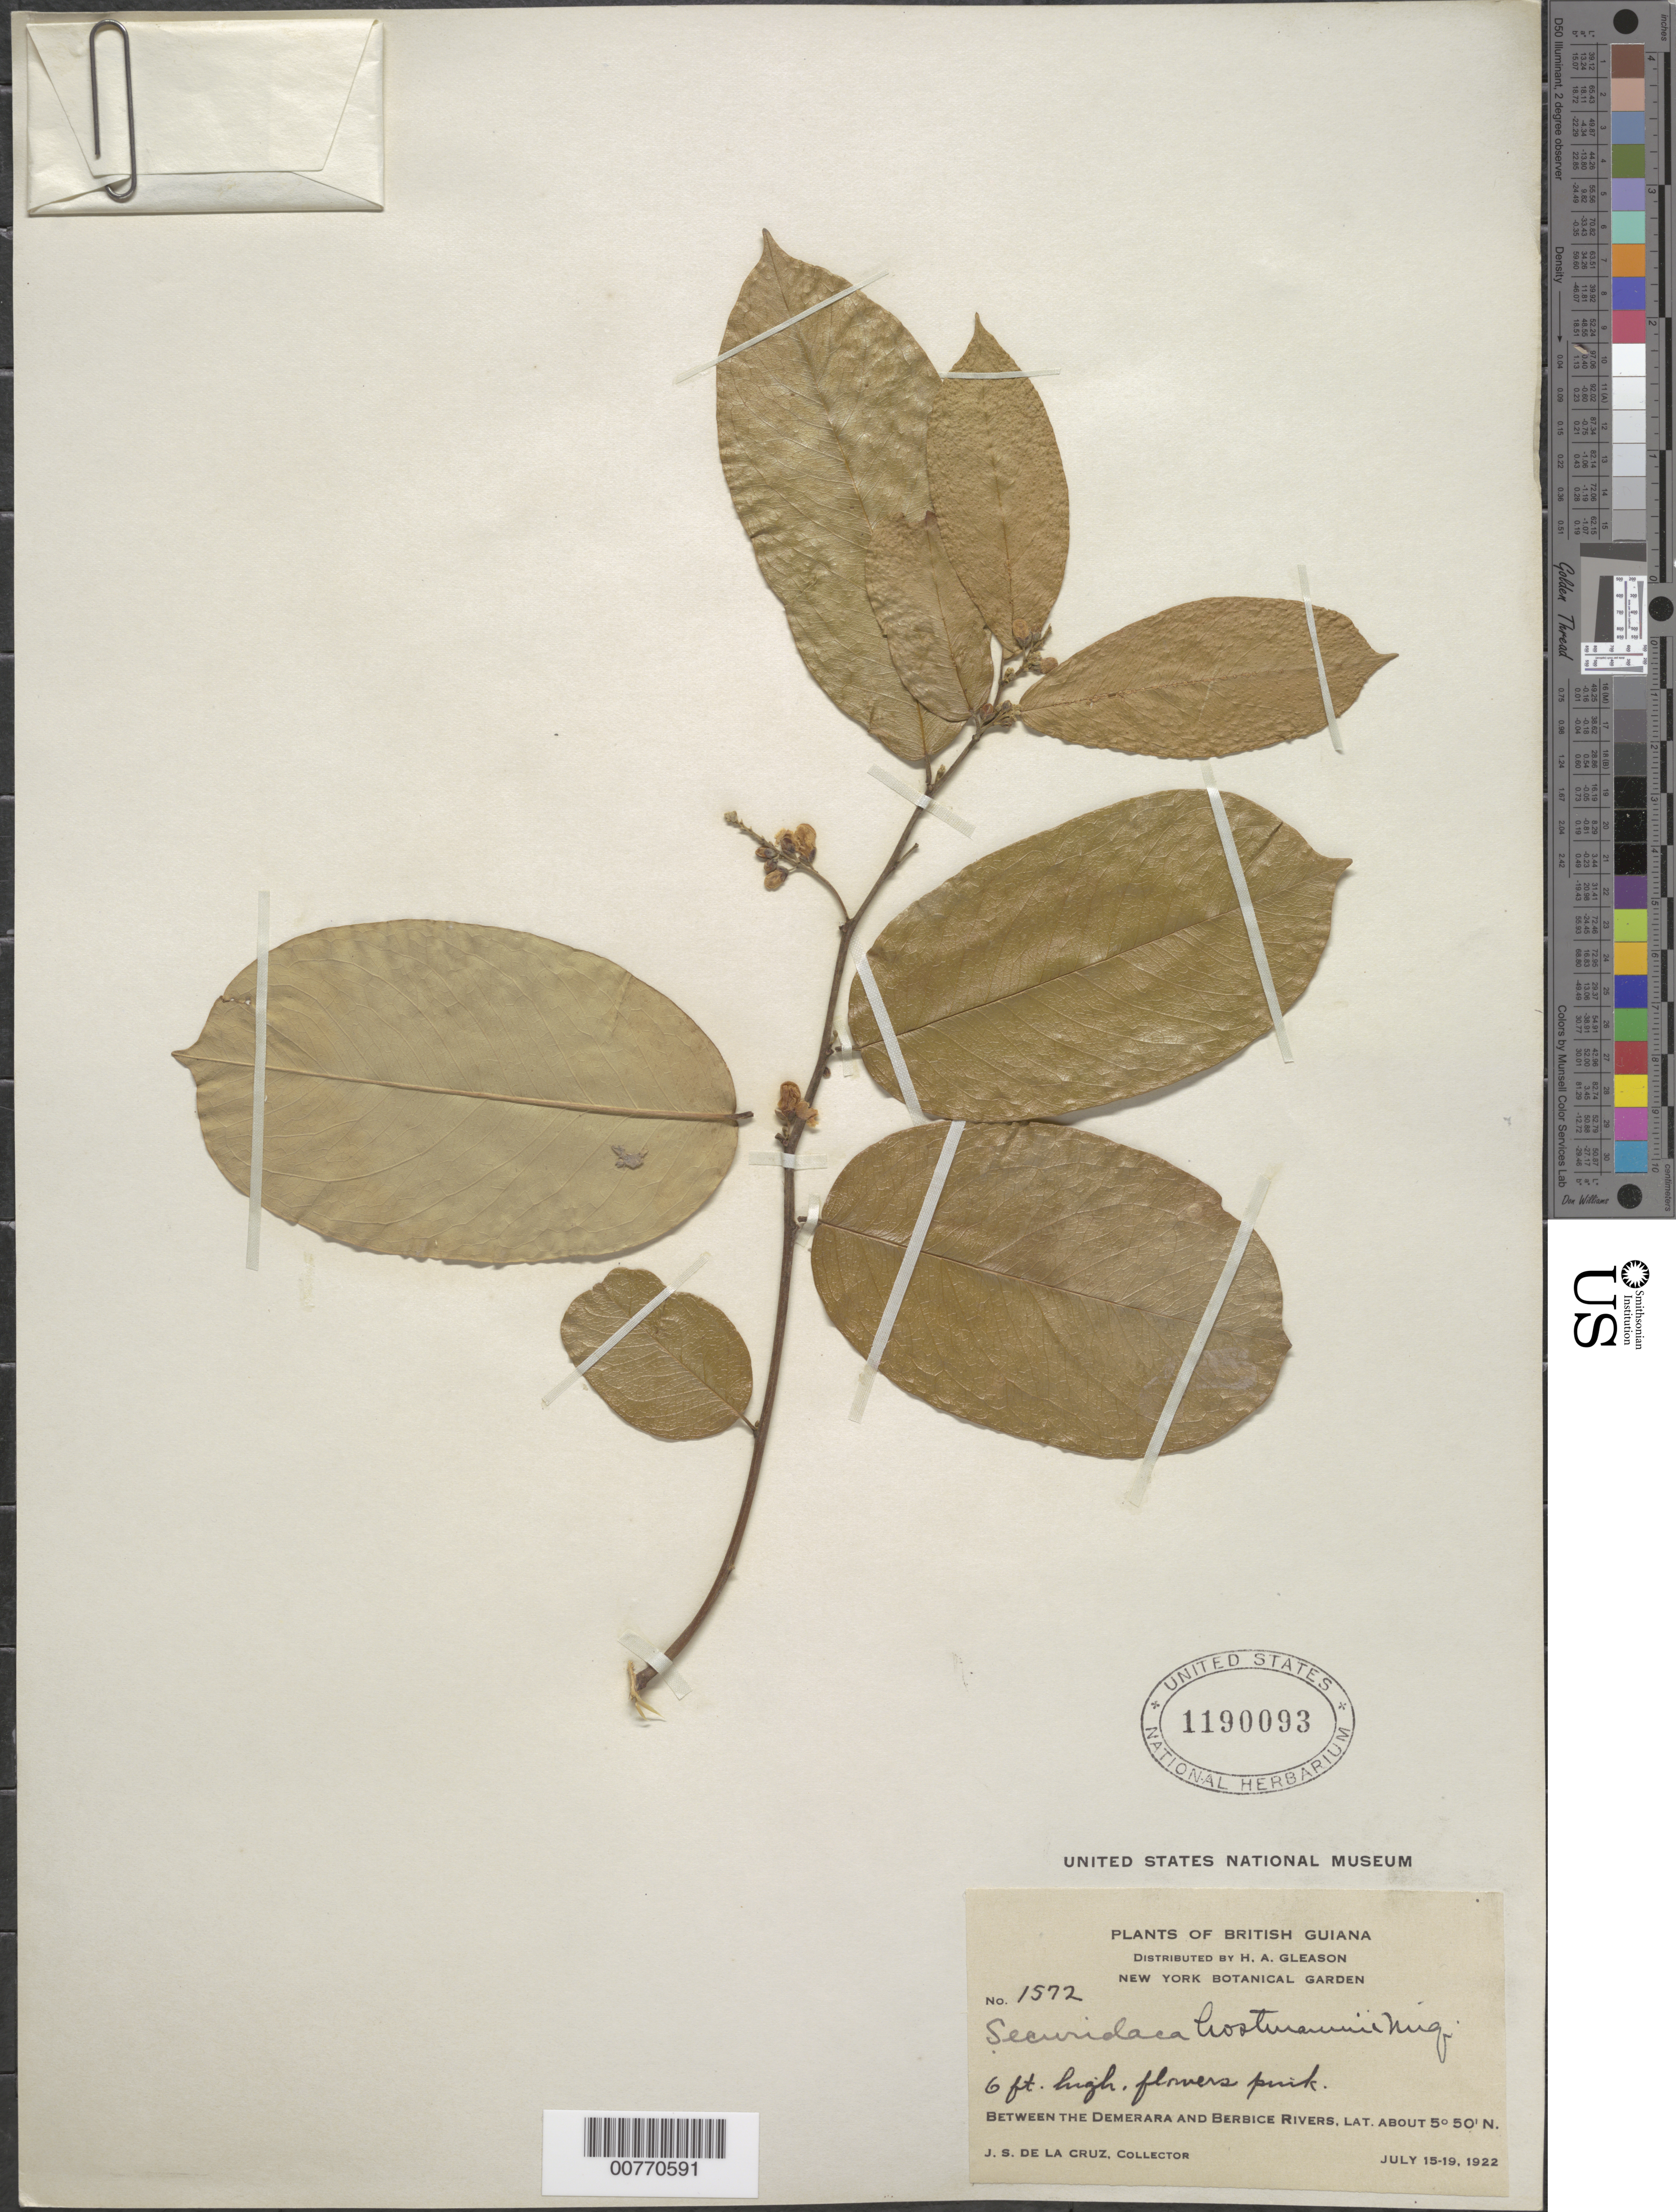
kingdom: Plantae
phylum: Tracheophyta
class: Magnoliopsida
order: Fabales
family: Polygalaceae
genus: Securidaca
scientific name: Securidaca paniculata var. lasiocarpa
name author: Oort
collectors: J. S. de la Cruz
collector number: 1572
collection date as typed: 15-Jul-22 to 19-Jul-22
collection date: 1922-07-15/1922-07-19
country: Guyana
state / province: U. Demerara-Berbice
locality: Demerara River to the Berbice River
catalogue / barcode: US 1190093